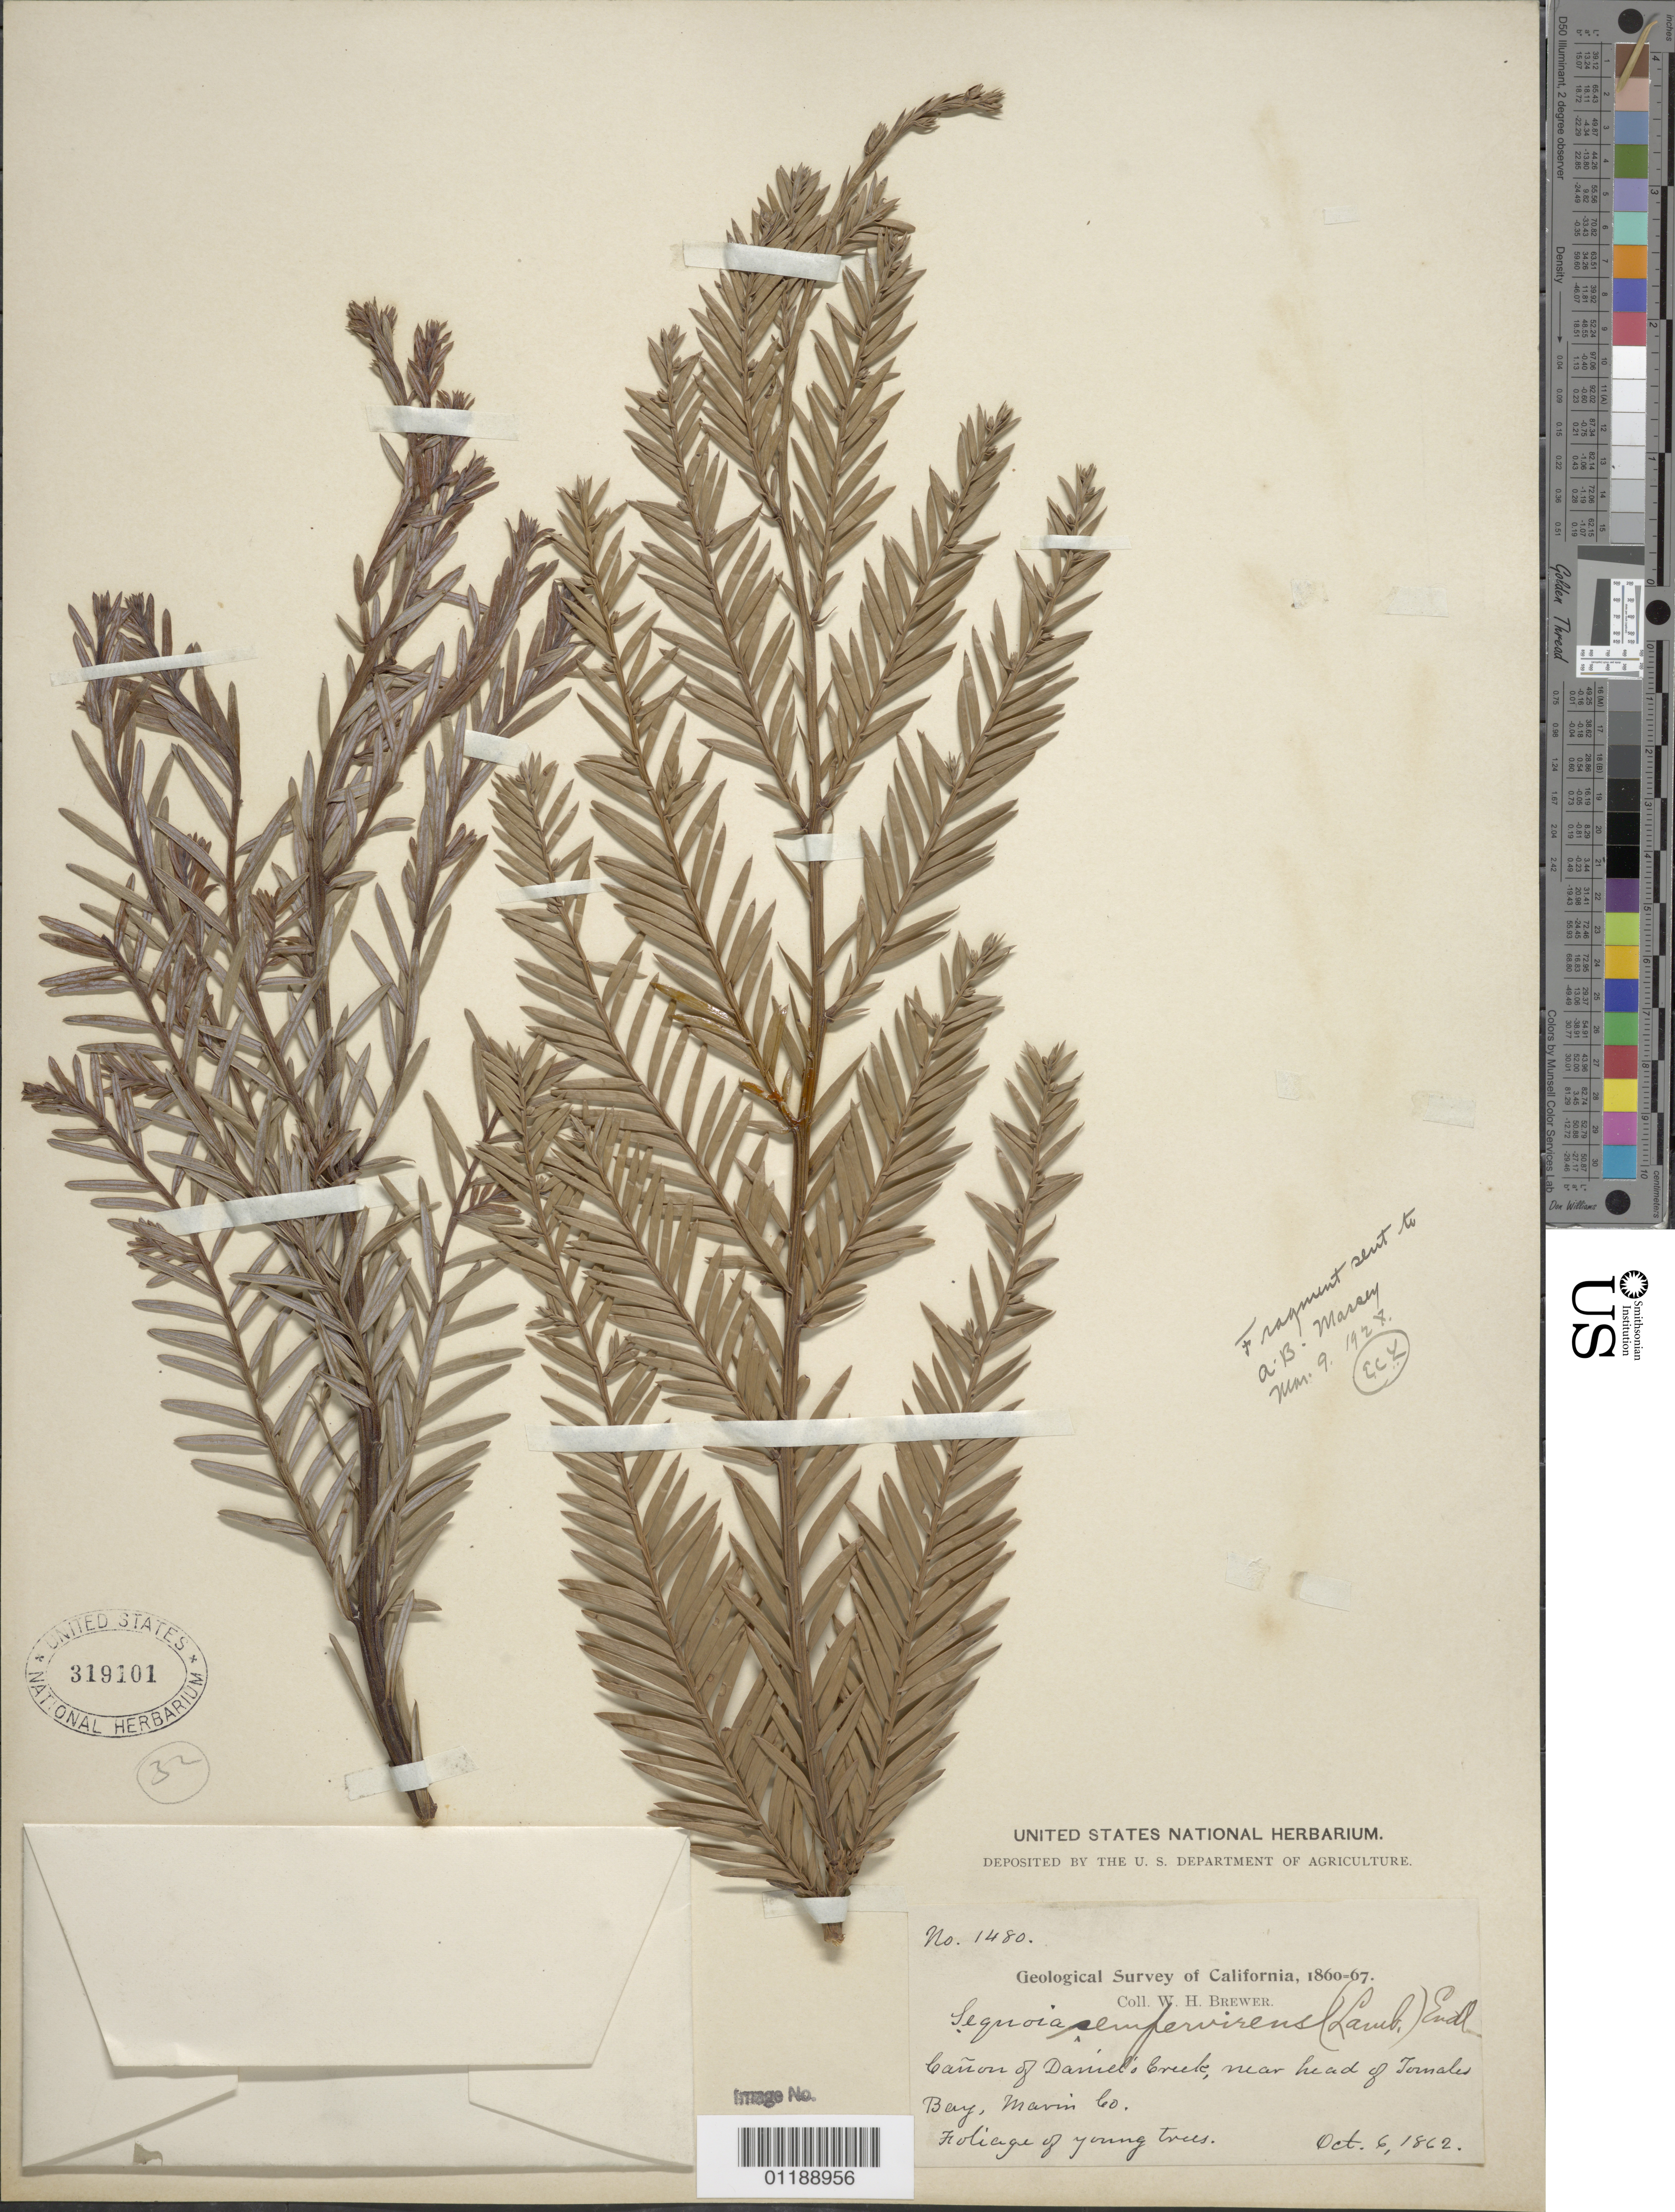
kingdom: Plantae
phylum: Tracheophyta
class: Pinopsida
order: Pinales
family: Cupressaceae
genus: Sequoia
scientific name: Sequoia sempervirens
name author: (D. Don) Endl.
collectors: W. H. Brewer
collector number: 1480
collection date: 1862-10-06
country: United States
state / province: California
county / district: Marin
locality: Canyon of Daniel's Creek, near head of Tomales Bay.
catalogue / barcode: US 319101